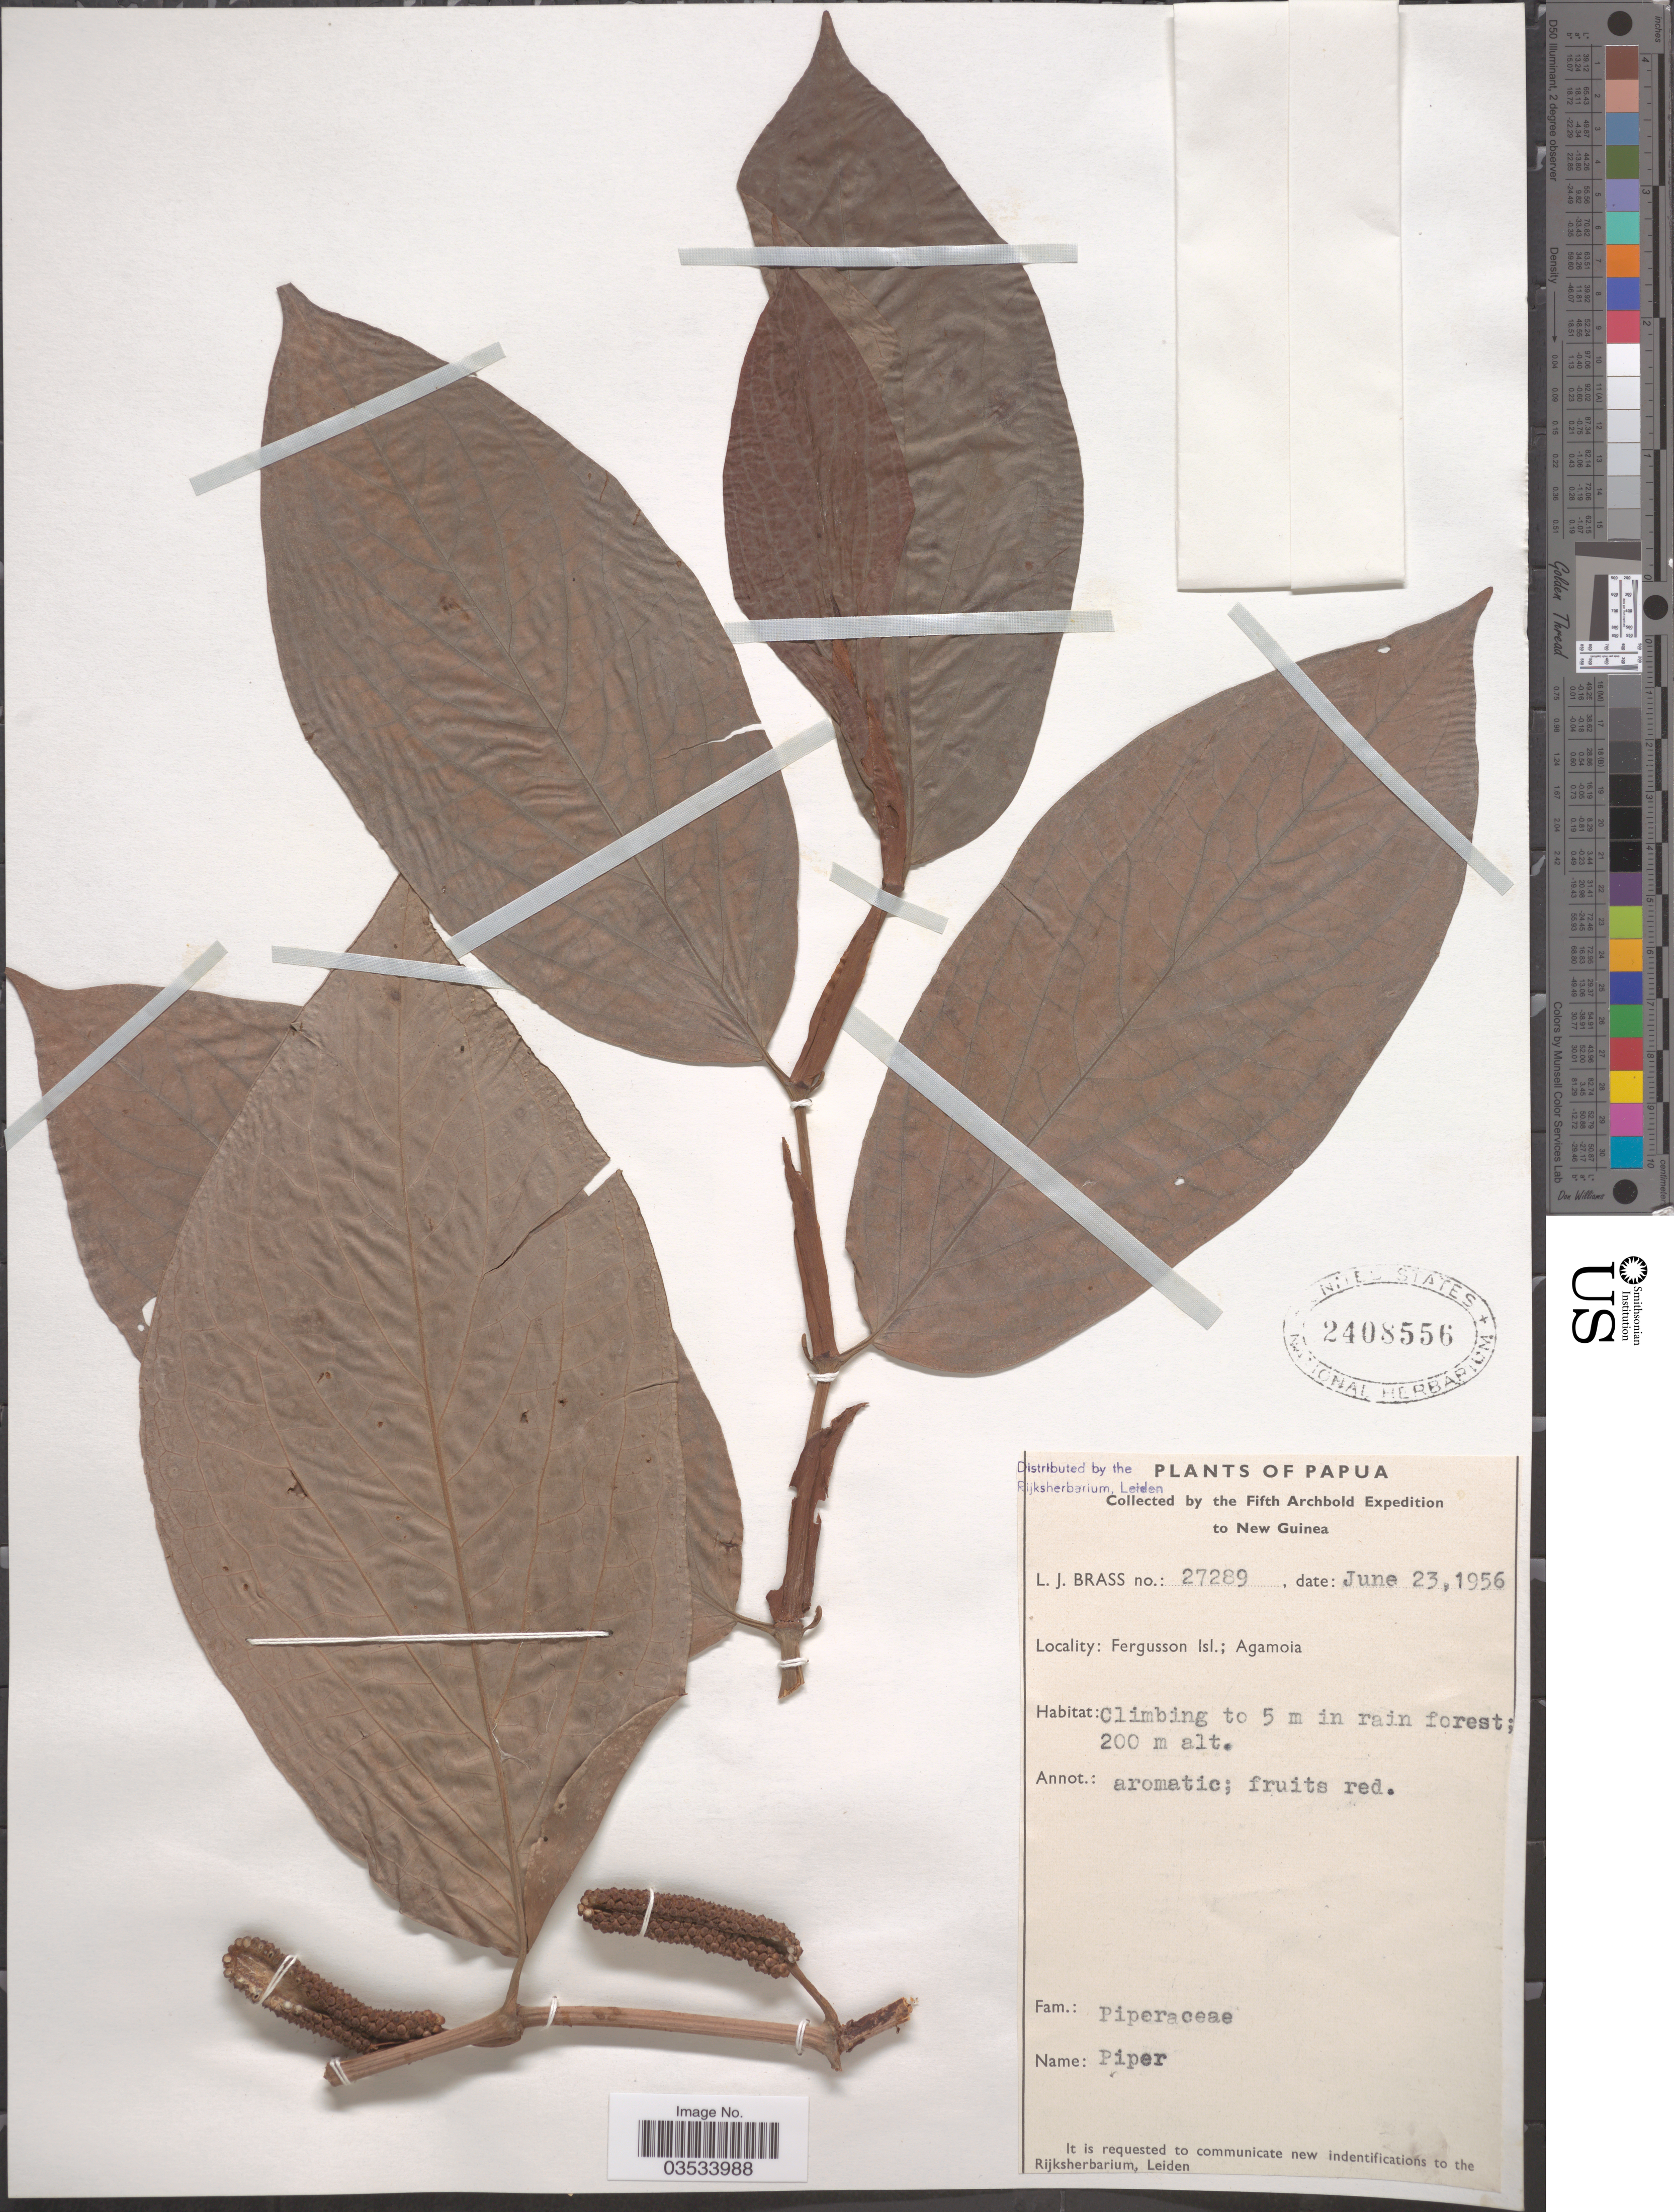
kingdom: Plantae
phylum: Tracheophyta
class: Magnoliopsida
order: Piperales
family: Piperaceae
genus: Piper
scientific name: Piper sp.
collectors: L. J. Brass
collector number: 27289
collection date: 1956-06-23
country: Papua New Guinea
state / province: Milne Bay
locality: Papua. New Guinea. Fergusson Isl.; Agamoia.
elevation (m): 200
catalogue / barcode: US 2408556